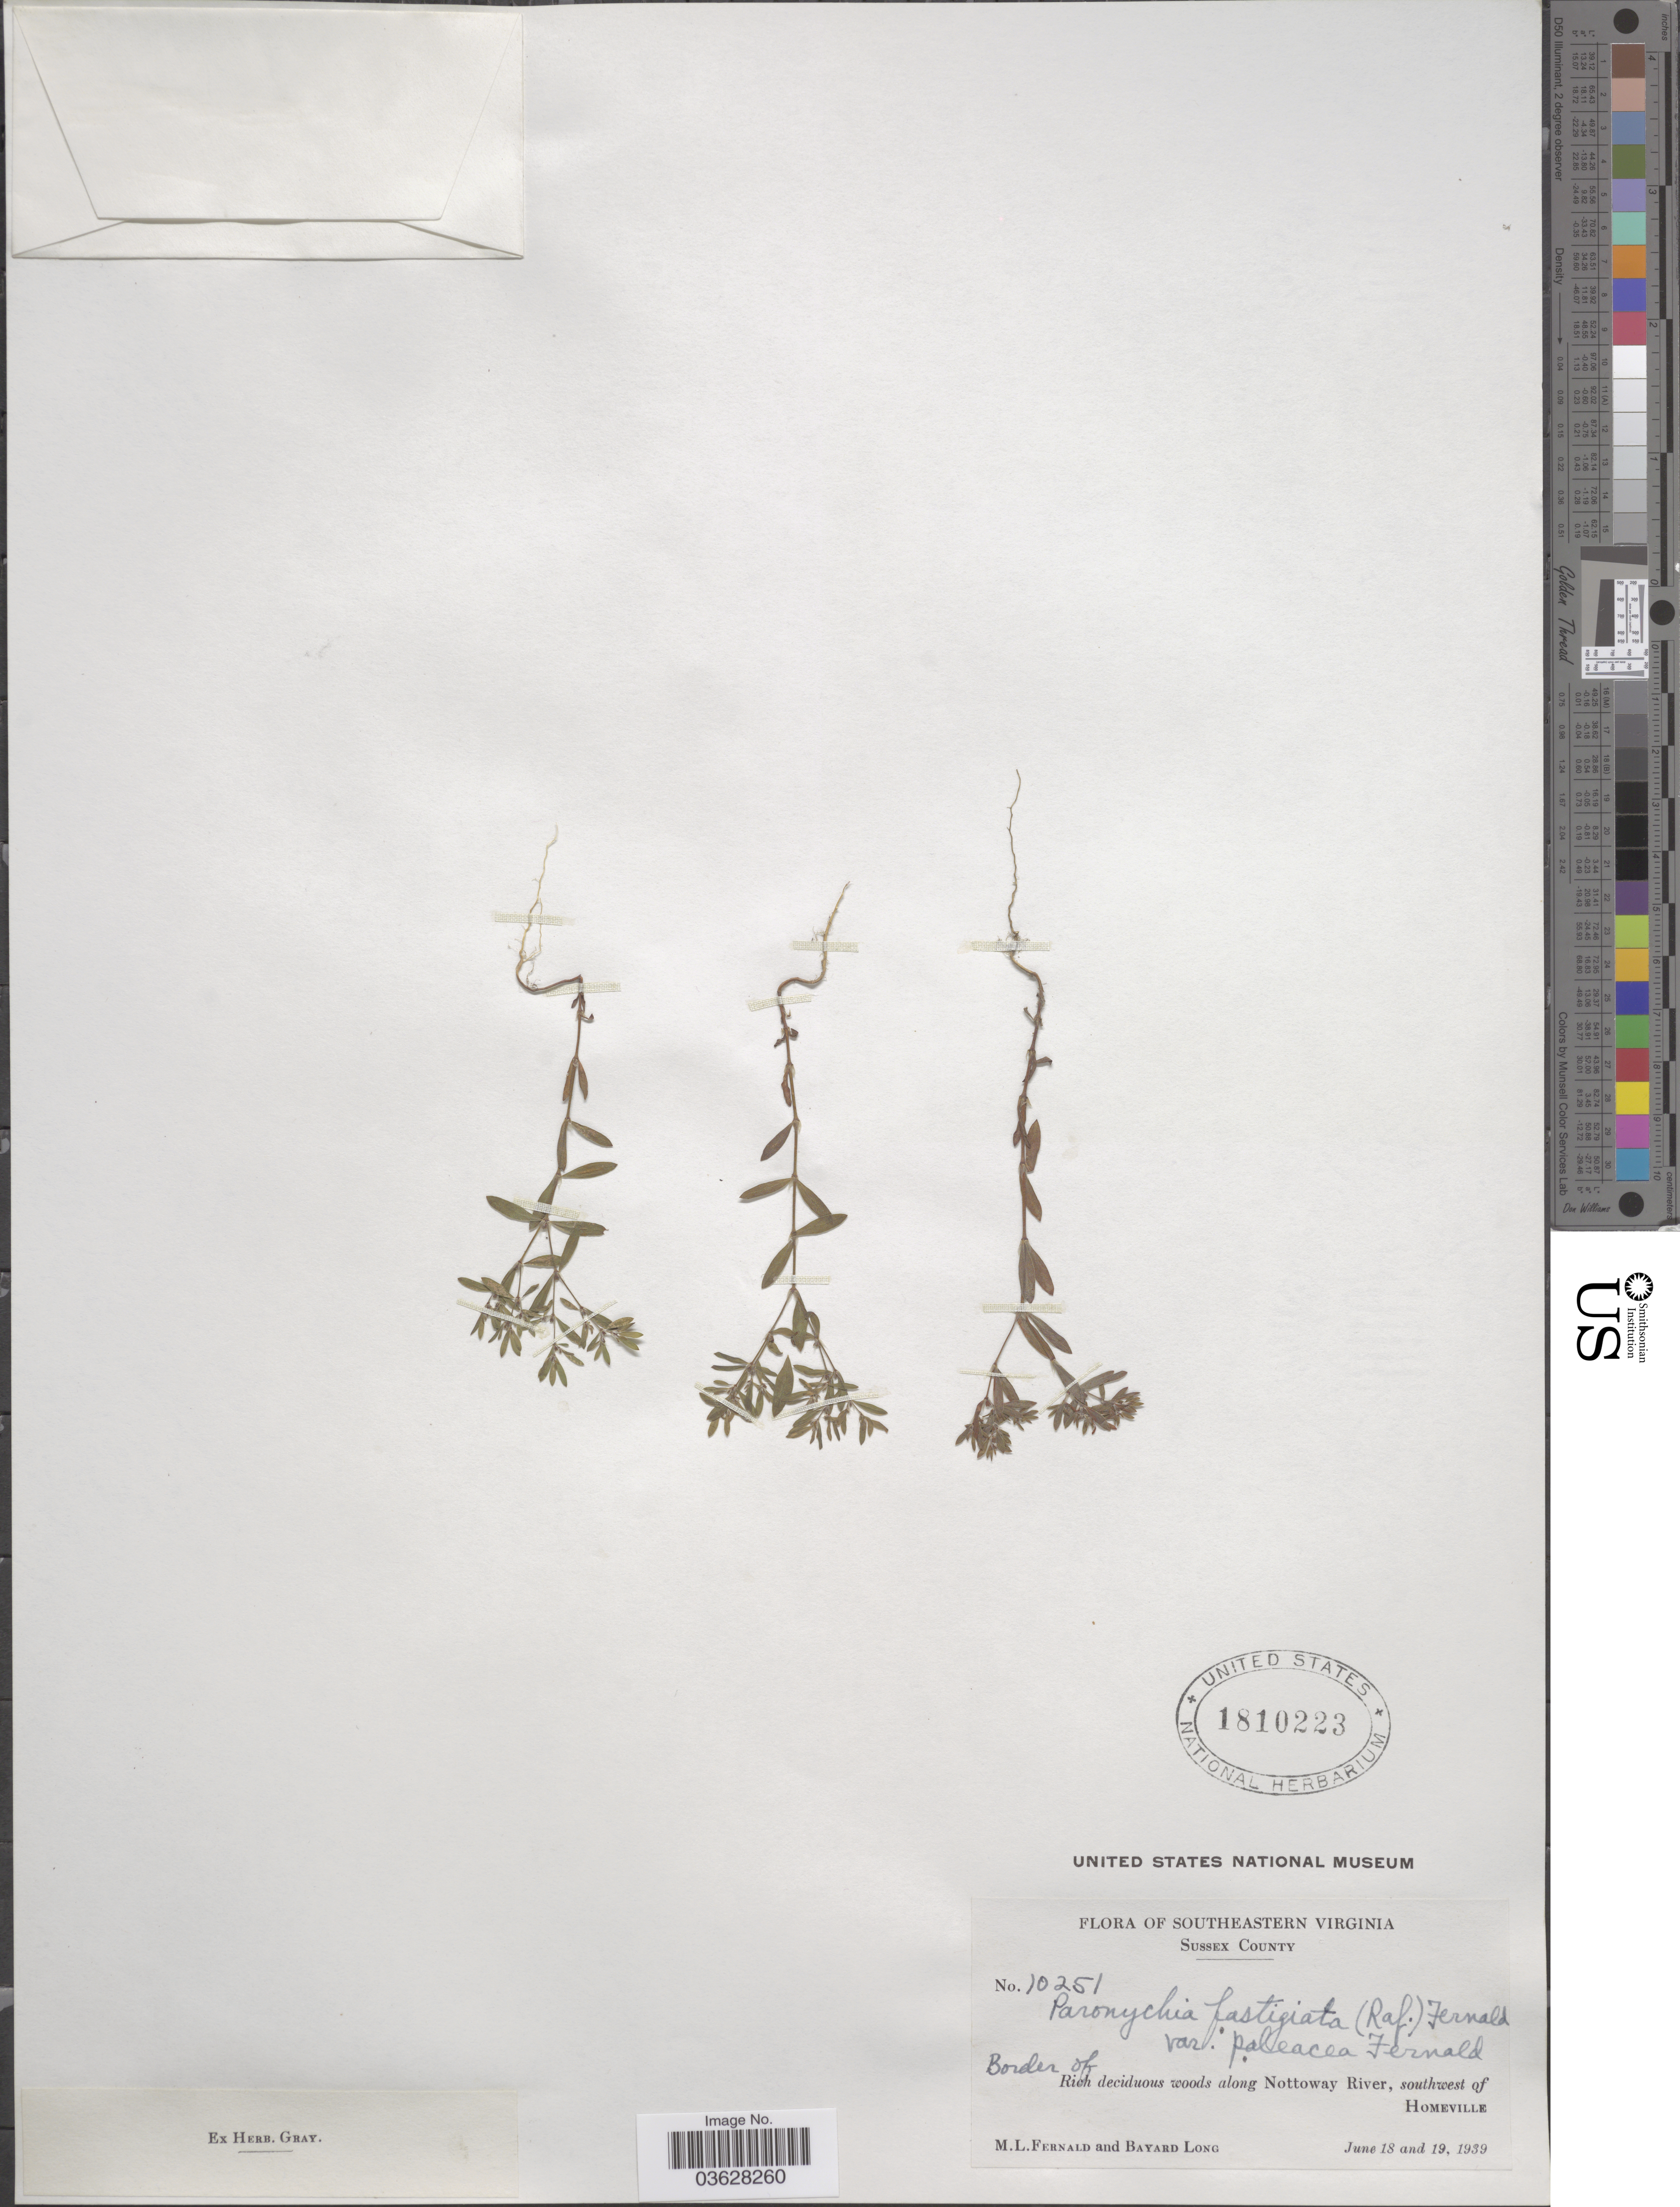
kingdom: Plantae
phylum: Tracheophyta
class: Magnoliopsida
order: Caryophyllales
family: Caryophyllaceae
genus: Paronychia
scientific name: Paronychia fastigiata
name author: (Raf.) Fernald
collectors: M. L. Fernald & B. Long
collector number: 10251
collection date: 1939-06-18/1939-06-19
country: United States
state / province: Virginia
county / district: Sussex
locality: Southeastern Virginia. Sussex County. Border of Rich deciduous woods along Nottoway River, southwest of Homeville.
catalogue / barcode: US 1810223